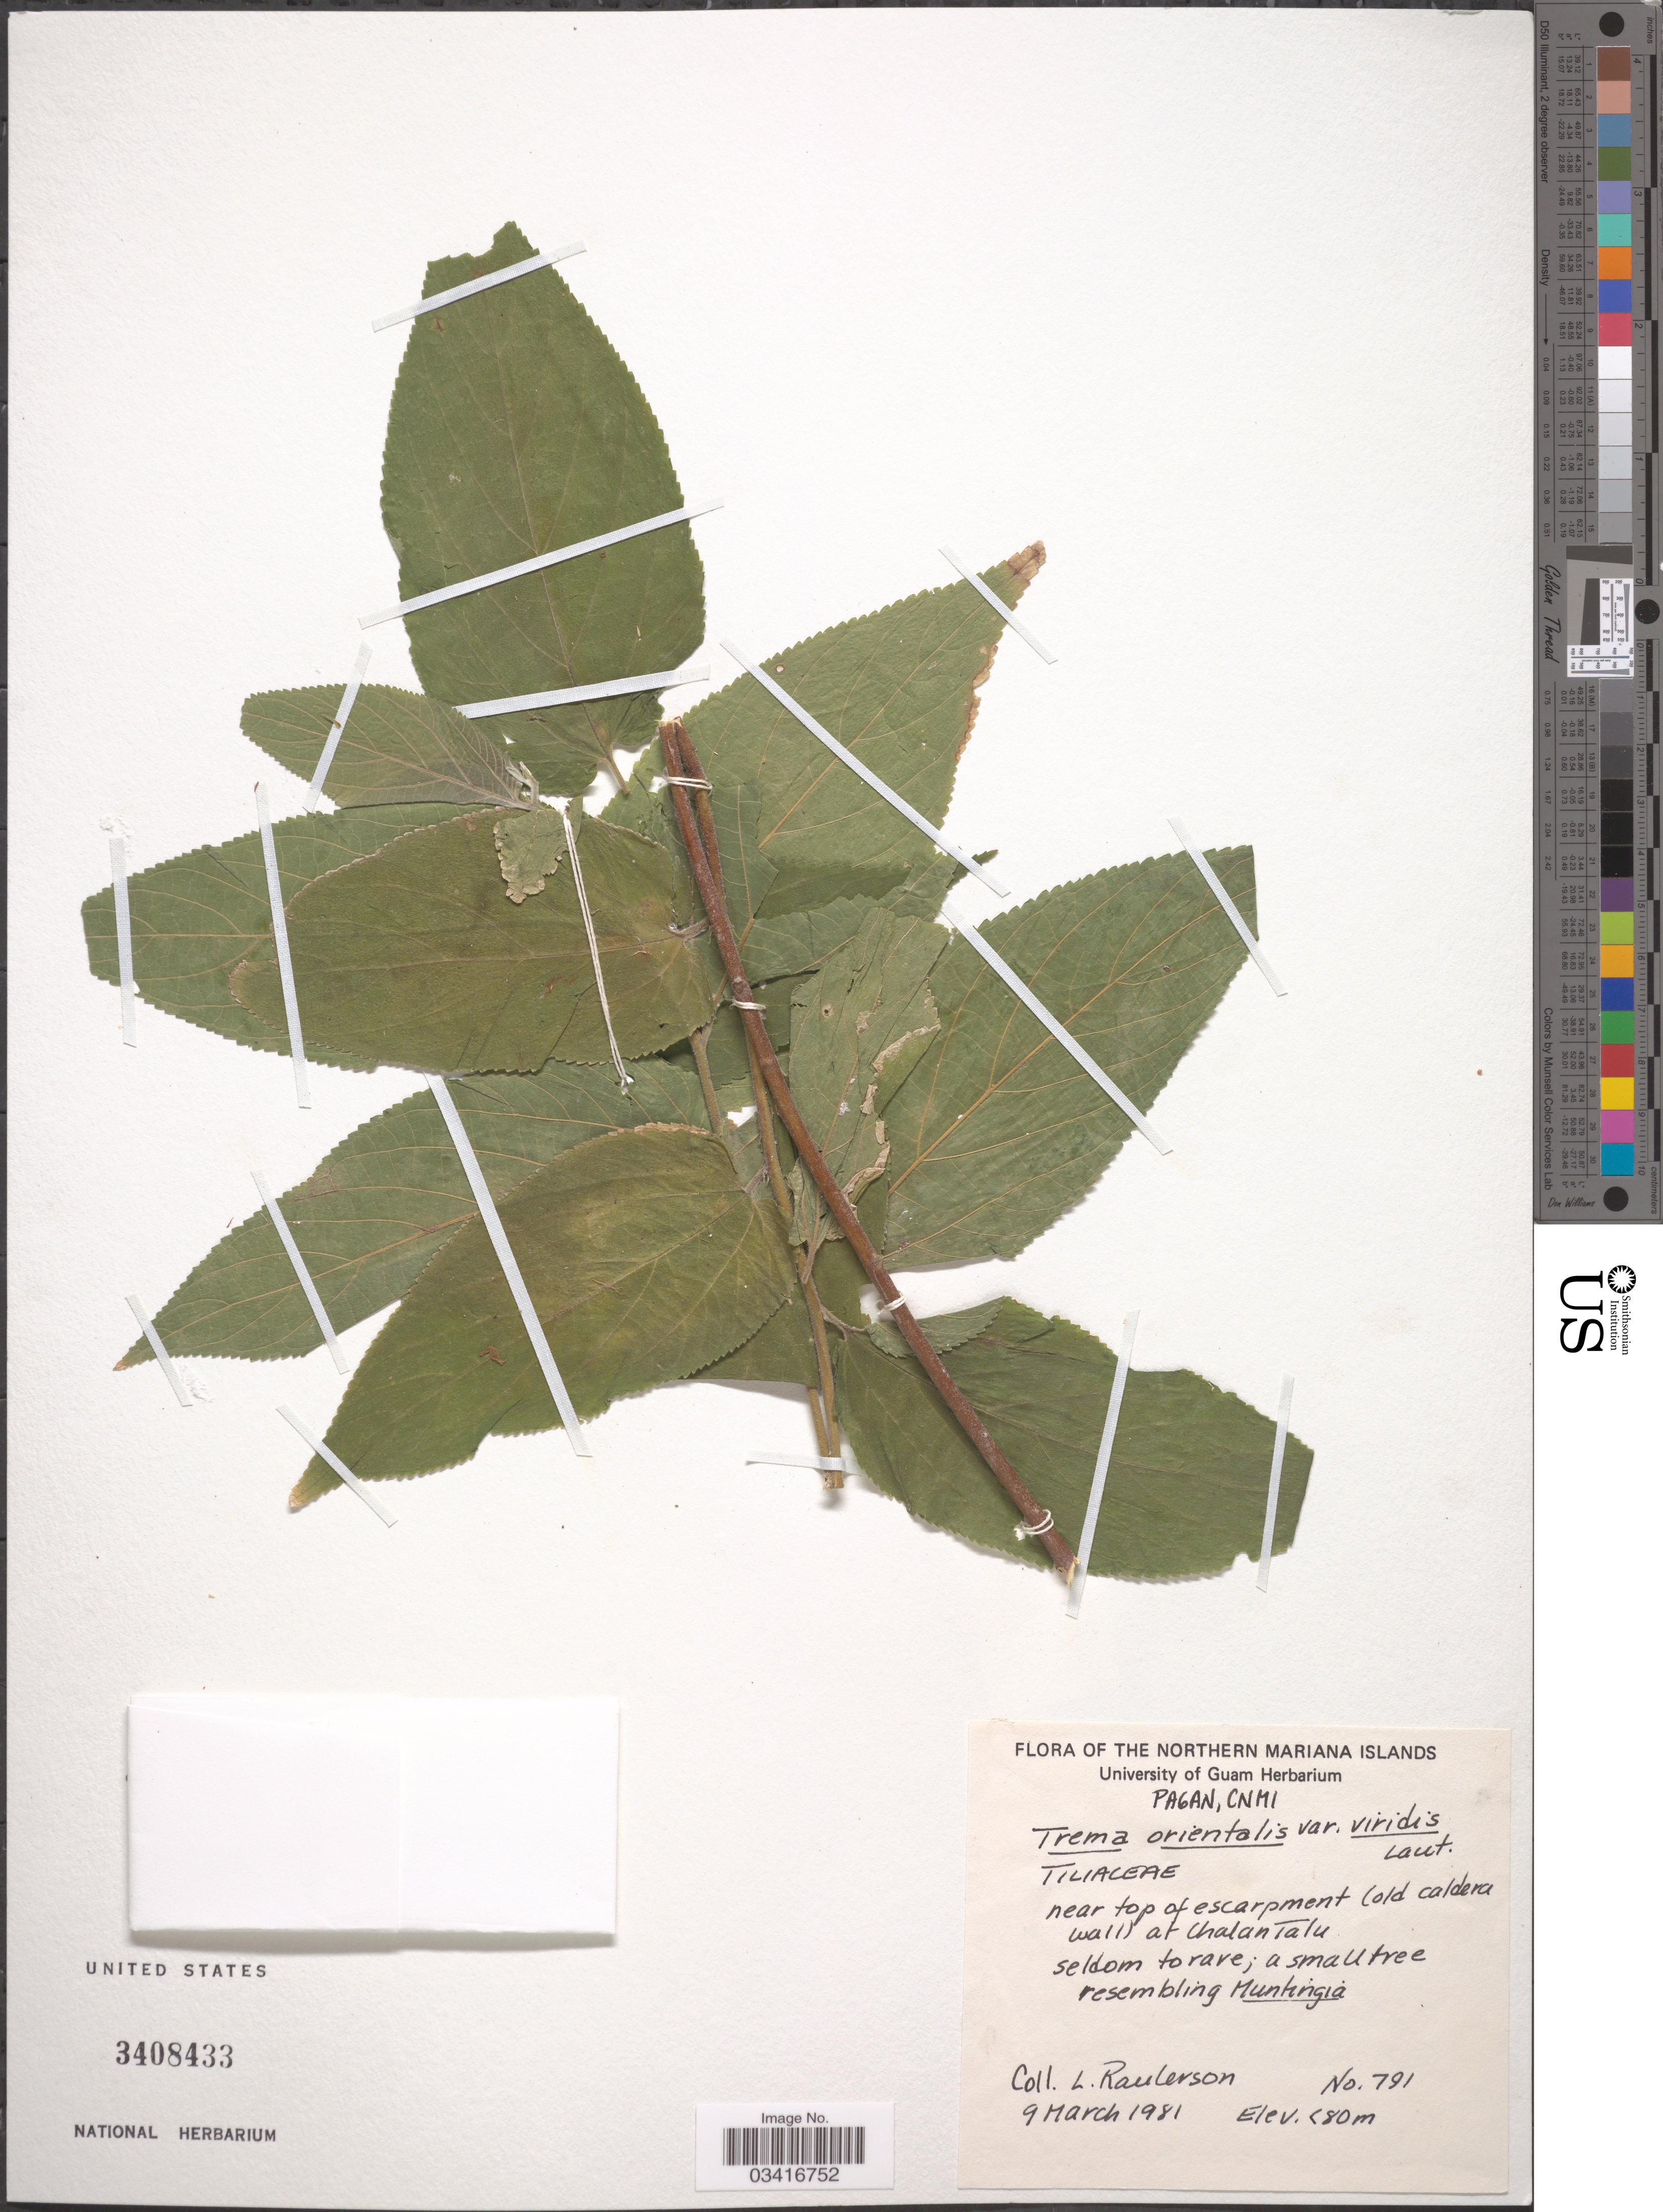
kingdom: Plantae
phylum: Tracheophyta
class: Magnoliopsida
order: Rosales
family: Cannabaceae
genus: Trema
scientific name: Trema orientale var. amboinensis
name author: (Willd.) Lauterb.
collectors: L. Raulerson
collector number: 791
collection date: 1981-03-09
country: Northern Mariana Islands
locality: Pagan, CNMI. Near top of escarpment (old caldera wall) at Chalan Talu.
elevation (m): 80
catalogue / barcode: US 3408433